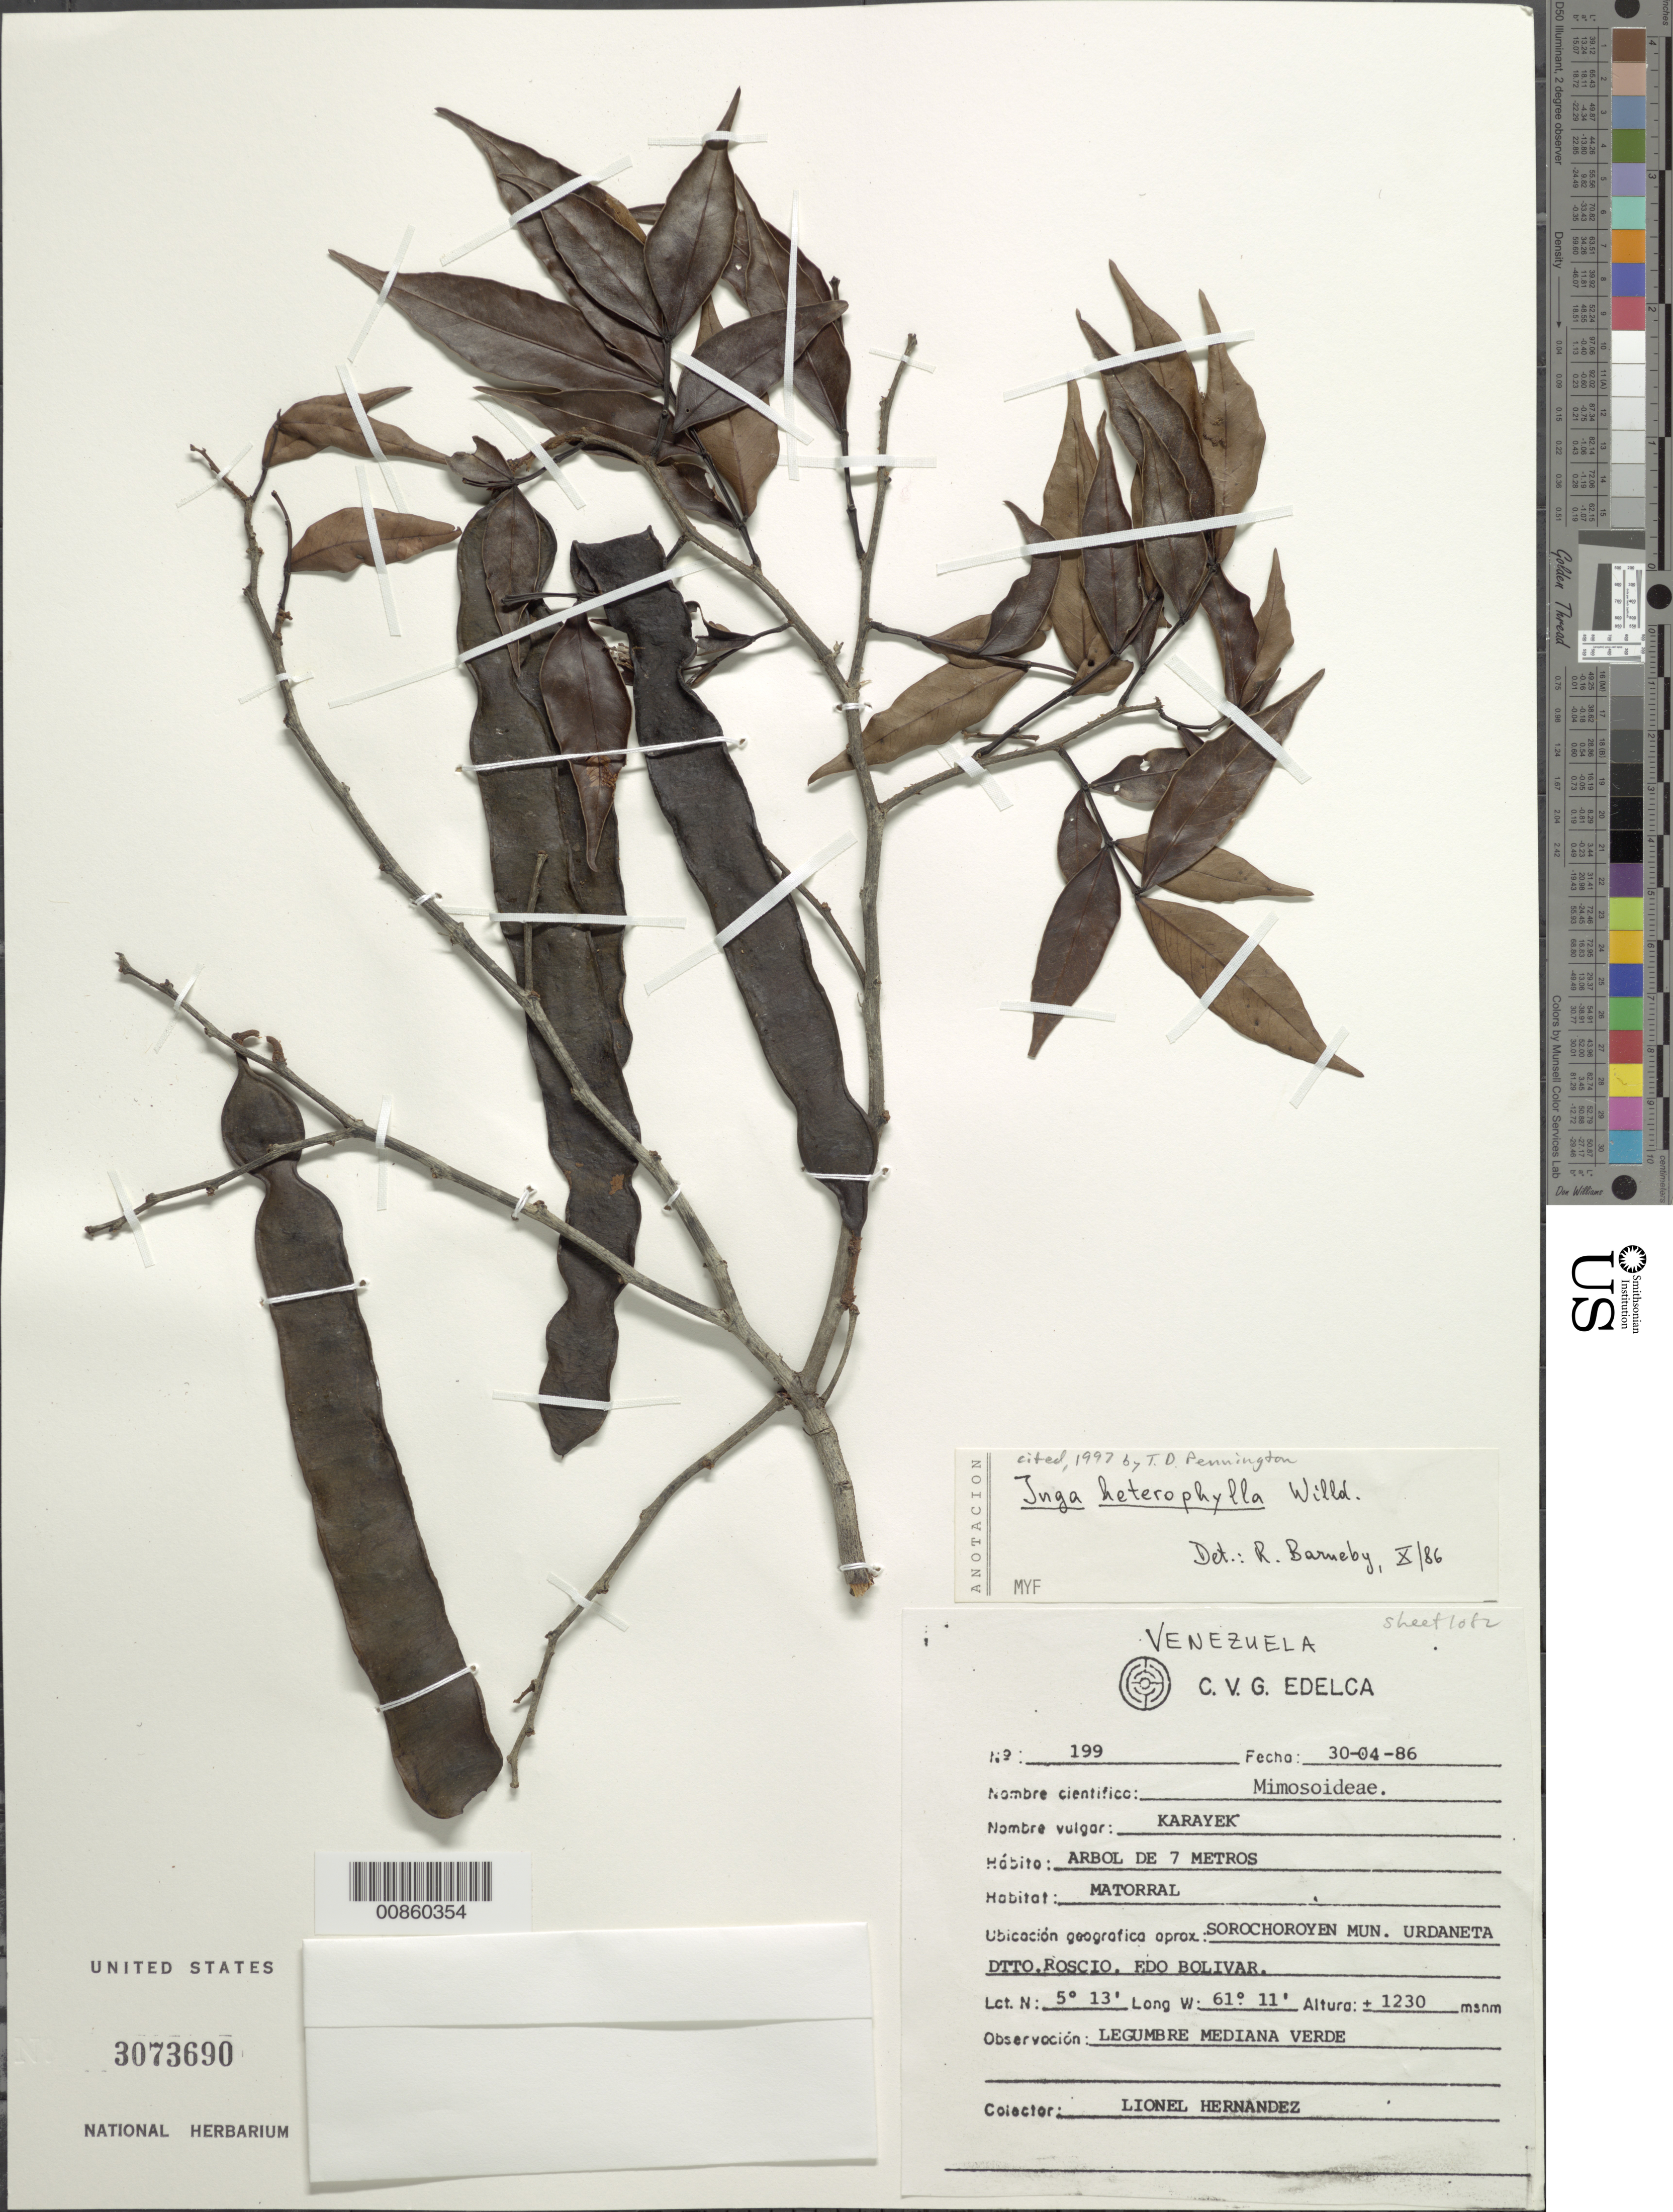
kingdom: Plantae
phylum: Tracheophyta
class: Magnoliopsida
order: Fabales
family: Fabaceae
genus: Inga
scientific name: Inga heterophylla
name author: Willd.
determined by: Barneby, Rupert C., (NY)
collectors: L. Hernández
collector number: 199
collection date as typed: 30-Mar-86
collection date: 1986-03-30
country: Venezuela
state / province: Bolívar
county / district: Roscio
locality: Mun. Urdaneta, Sorochoroyen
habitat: Matorral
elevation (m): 1230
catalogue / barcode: US 3073690